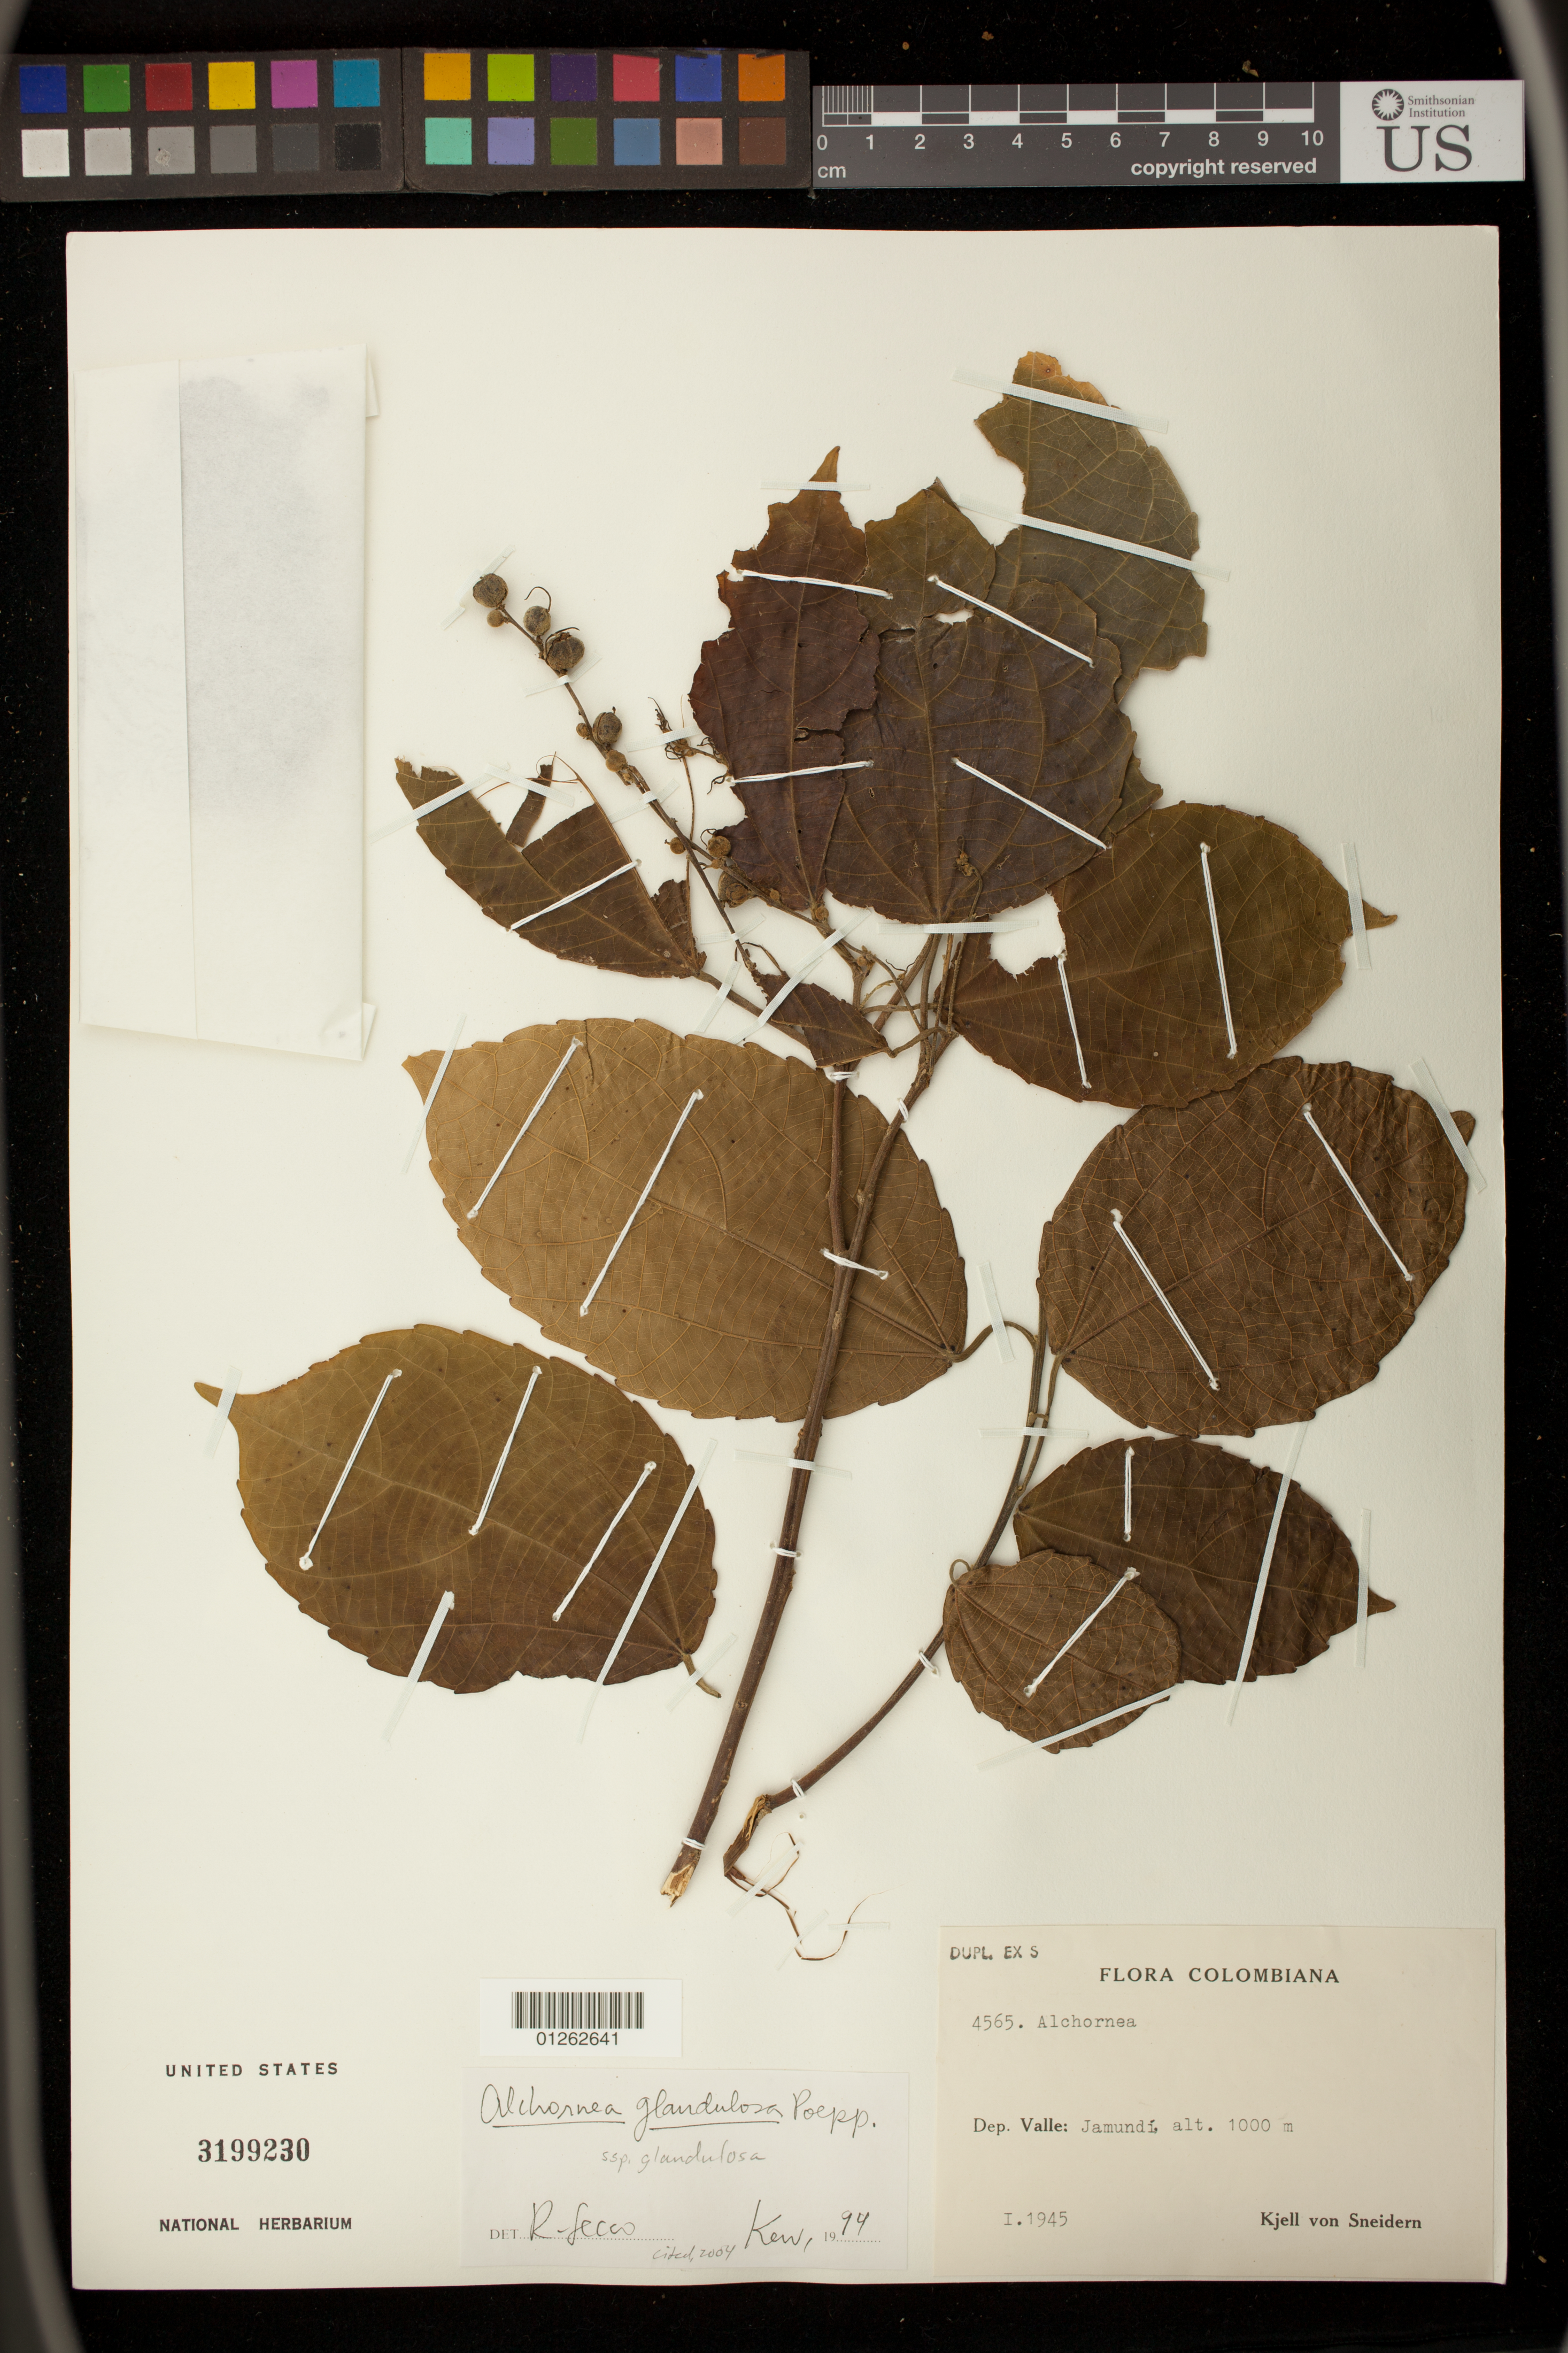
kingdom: Plantae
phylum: Tracheophyta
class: Magnoliopsida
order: Malpighiales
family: Euphorbiaceae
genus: Alchornea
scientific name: Alchornea glandulosa subsp. glandulosa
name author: Poepp.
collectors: K. von Sneidern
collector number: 4565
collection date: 1945-01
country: Colombia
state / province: Valle del Cauca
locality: Jamundi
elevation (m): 1000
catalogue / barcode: US 3199230